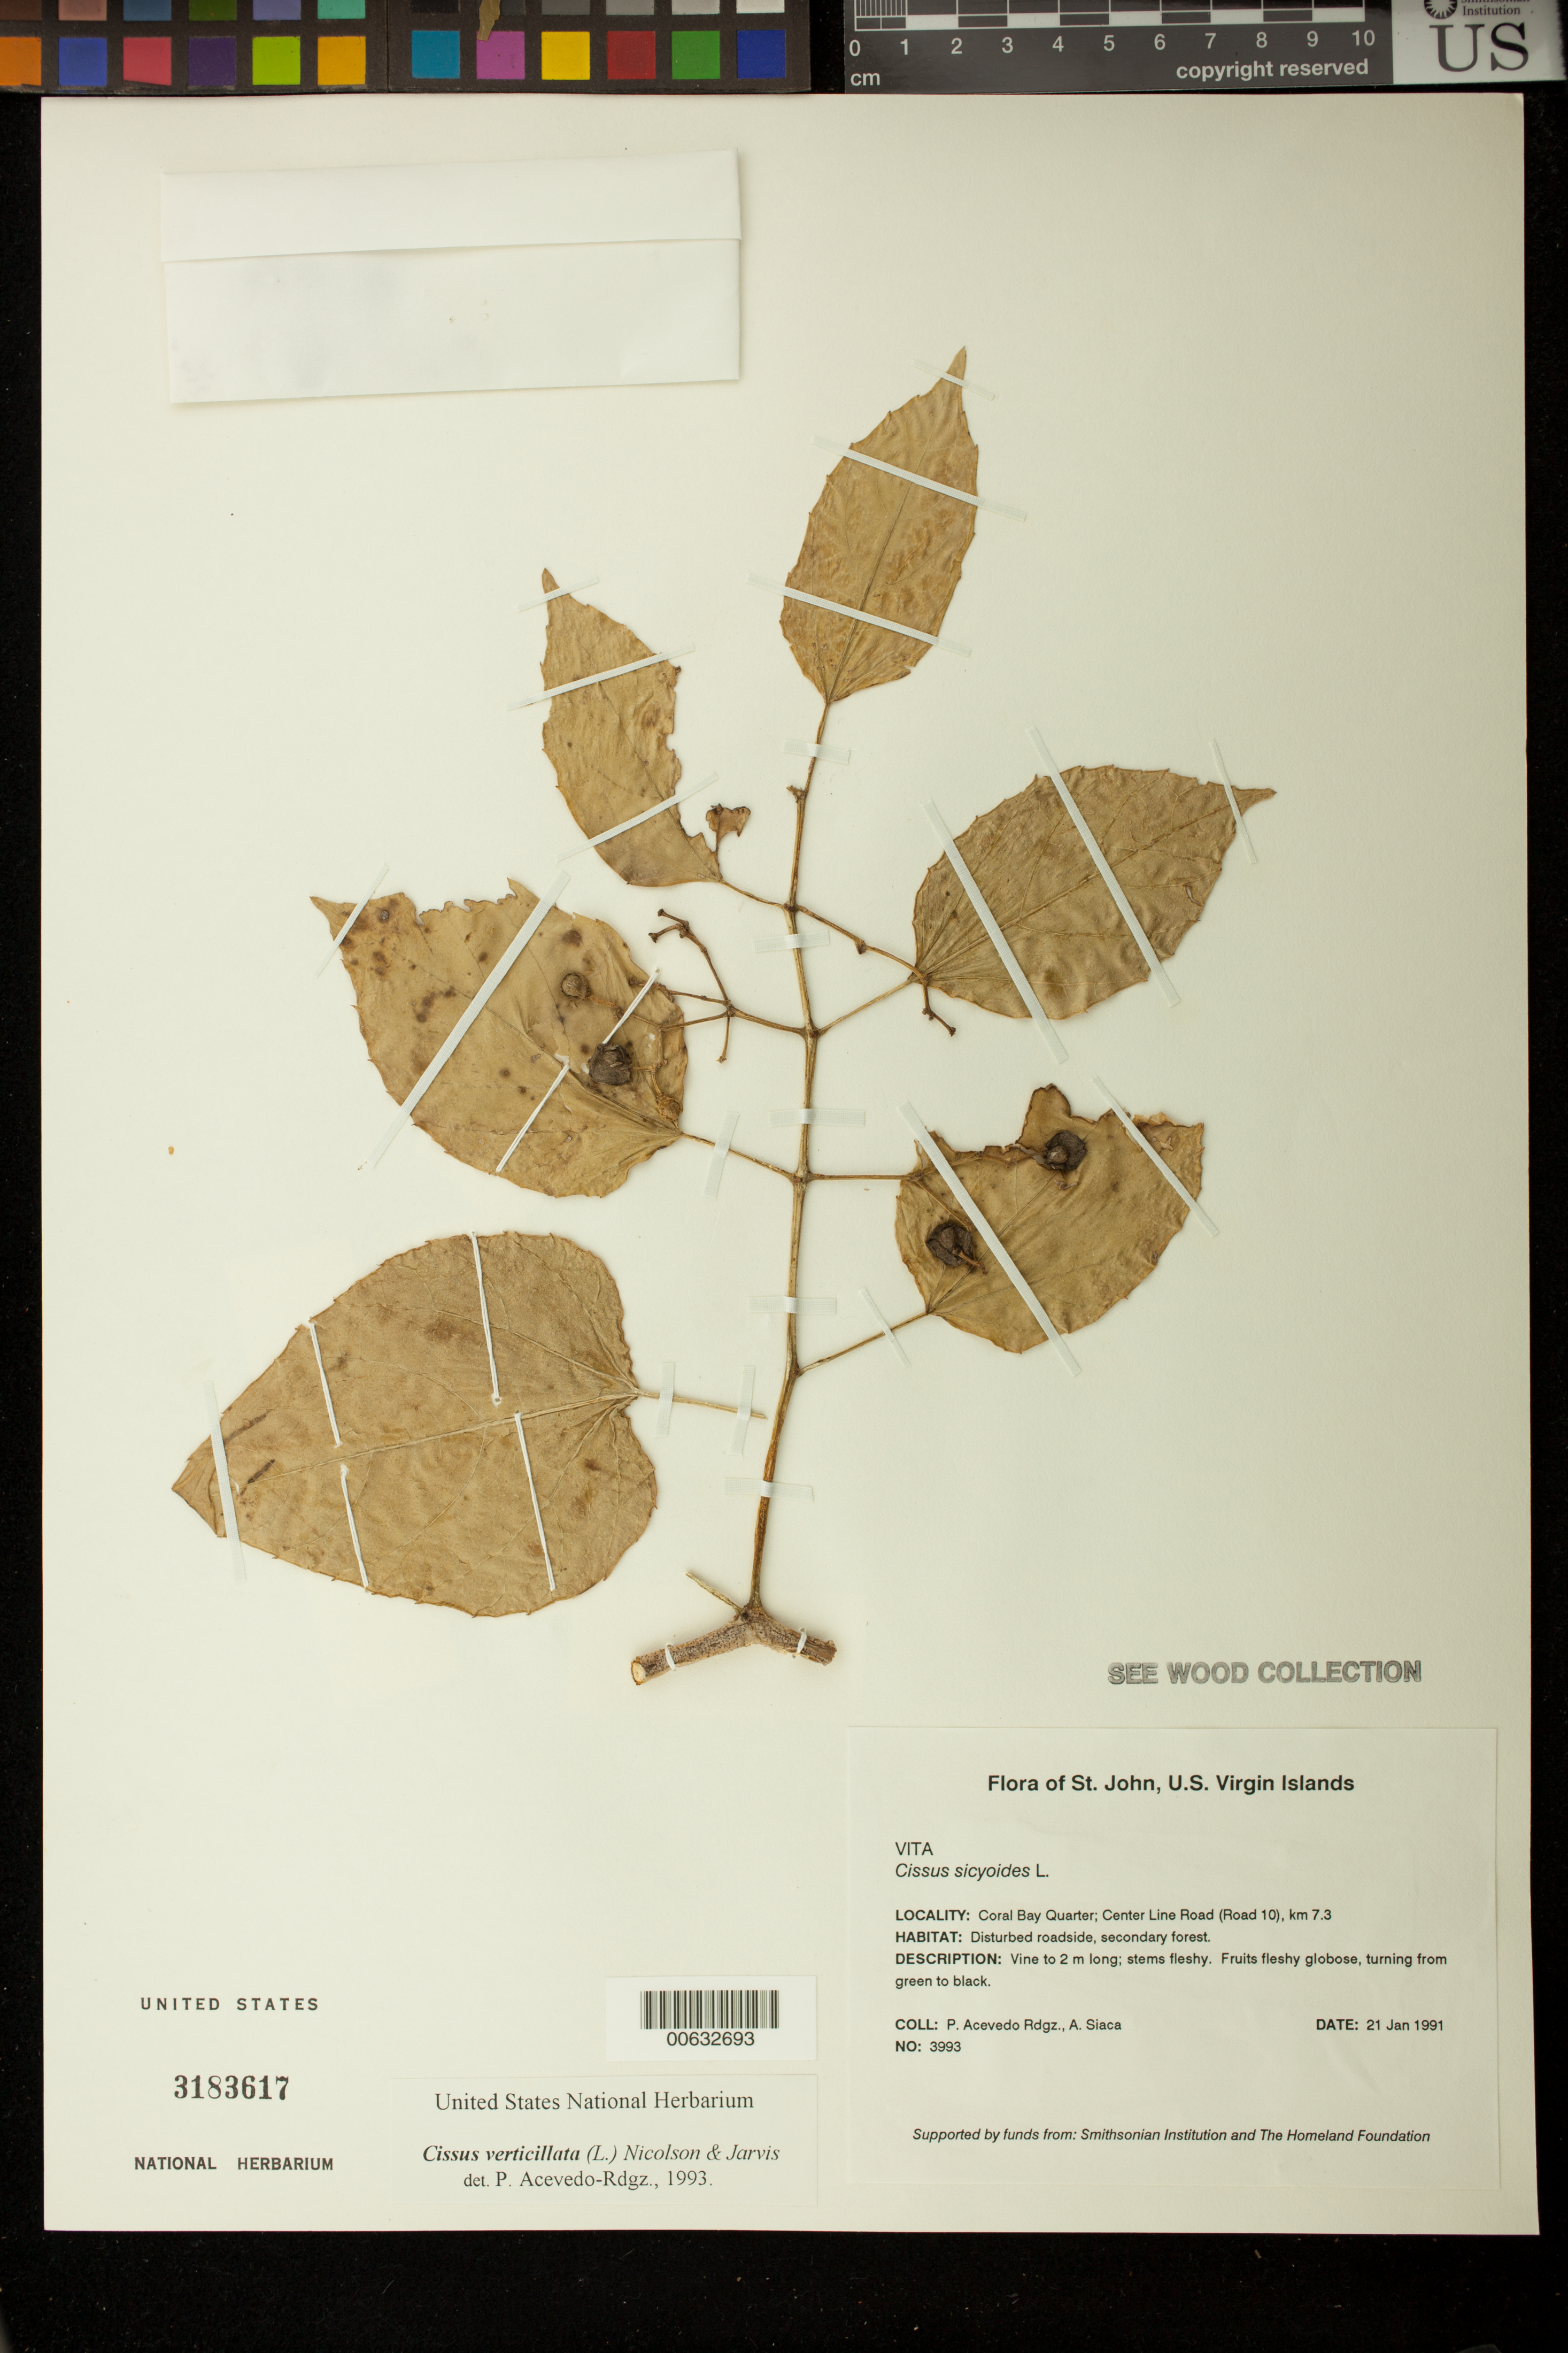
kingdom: Plantae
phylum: Tracheophyta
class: Magnoliopsida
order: Vitales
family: Vitaceae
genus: Cissus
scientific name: Cissus verticillata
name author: (L.) Nicolson & C.E. Jarvis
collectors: P. Acevedo-Rodr. & A. Siaca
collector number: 3993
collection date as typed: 21 Jan 1991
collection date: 1991-01-21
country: U.S. Virgin Islands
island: St. John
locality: Coral Bay Quarter; Center Line Road (Road 10), km 7.3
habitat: Disturbed roadside, secondary forest.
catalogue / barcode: US 3183617